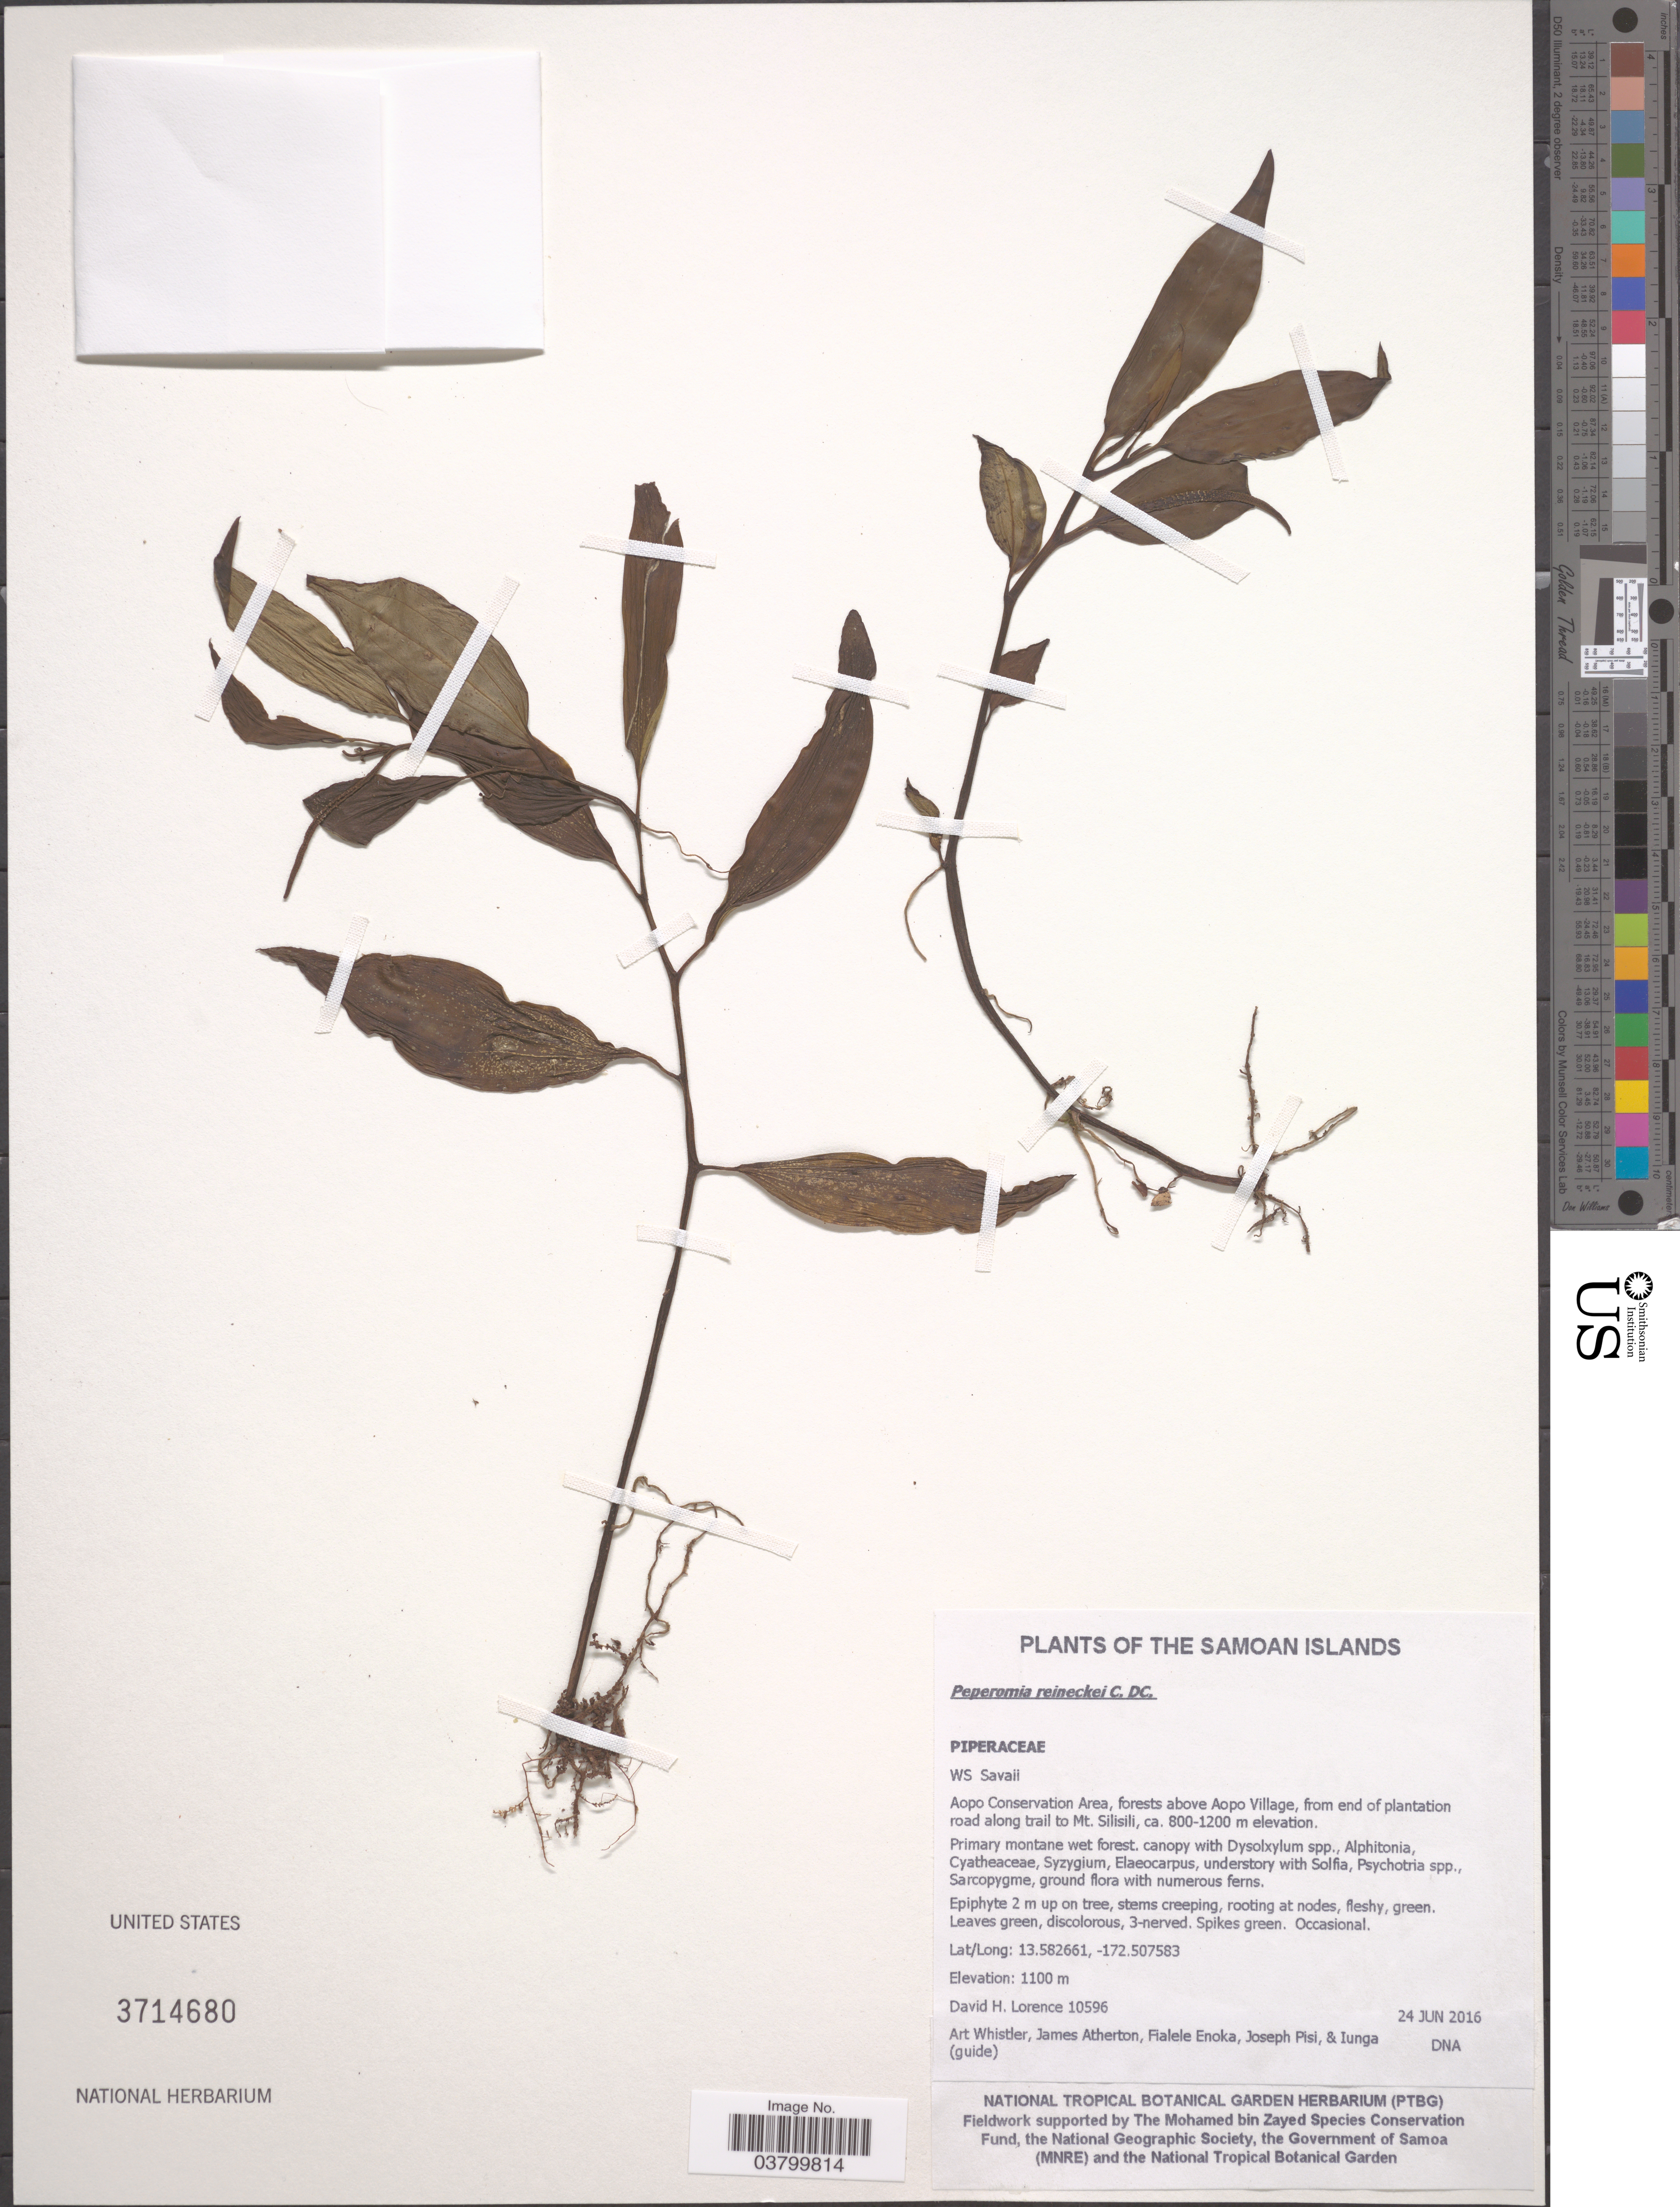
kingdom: Plantae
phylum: Tracheophyta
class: Magnoliopsida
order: Piperales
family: Piperaceae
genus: Peperomia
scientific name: Peperomia reineckei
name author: C. DC.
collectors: D. Lorence, A. Whistler, J. Atherton, F. Enoka & et al.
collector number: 10596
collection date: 2016-06-24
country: Samoa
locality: The Samoan Islands. Ws Savaii. Aopo Conservation Area, forests above Aopo Village, from end of plantation road along trail to Mt. Silisili.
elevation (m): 1100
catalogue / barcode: US 3714680